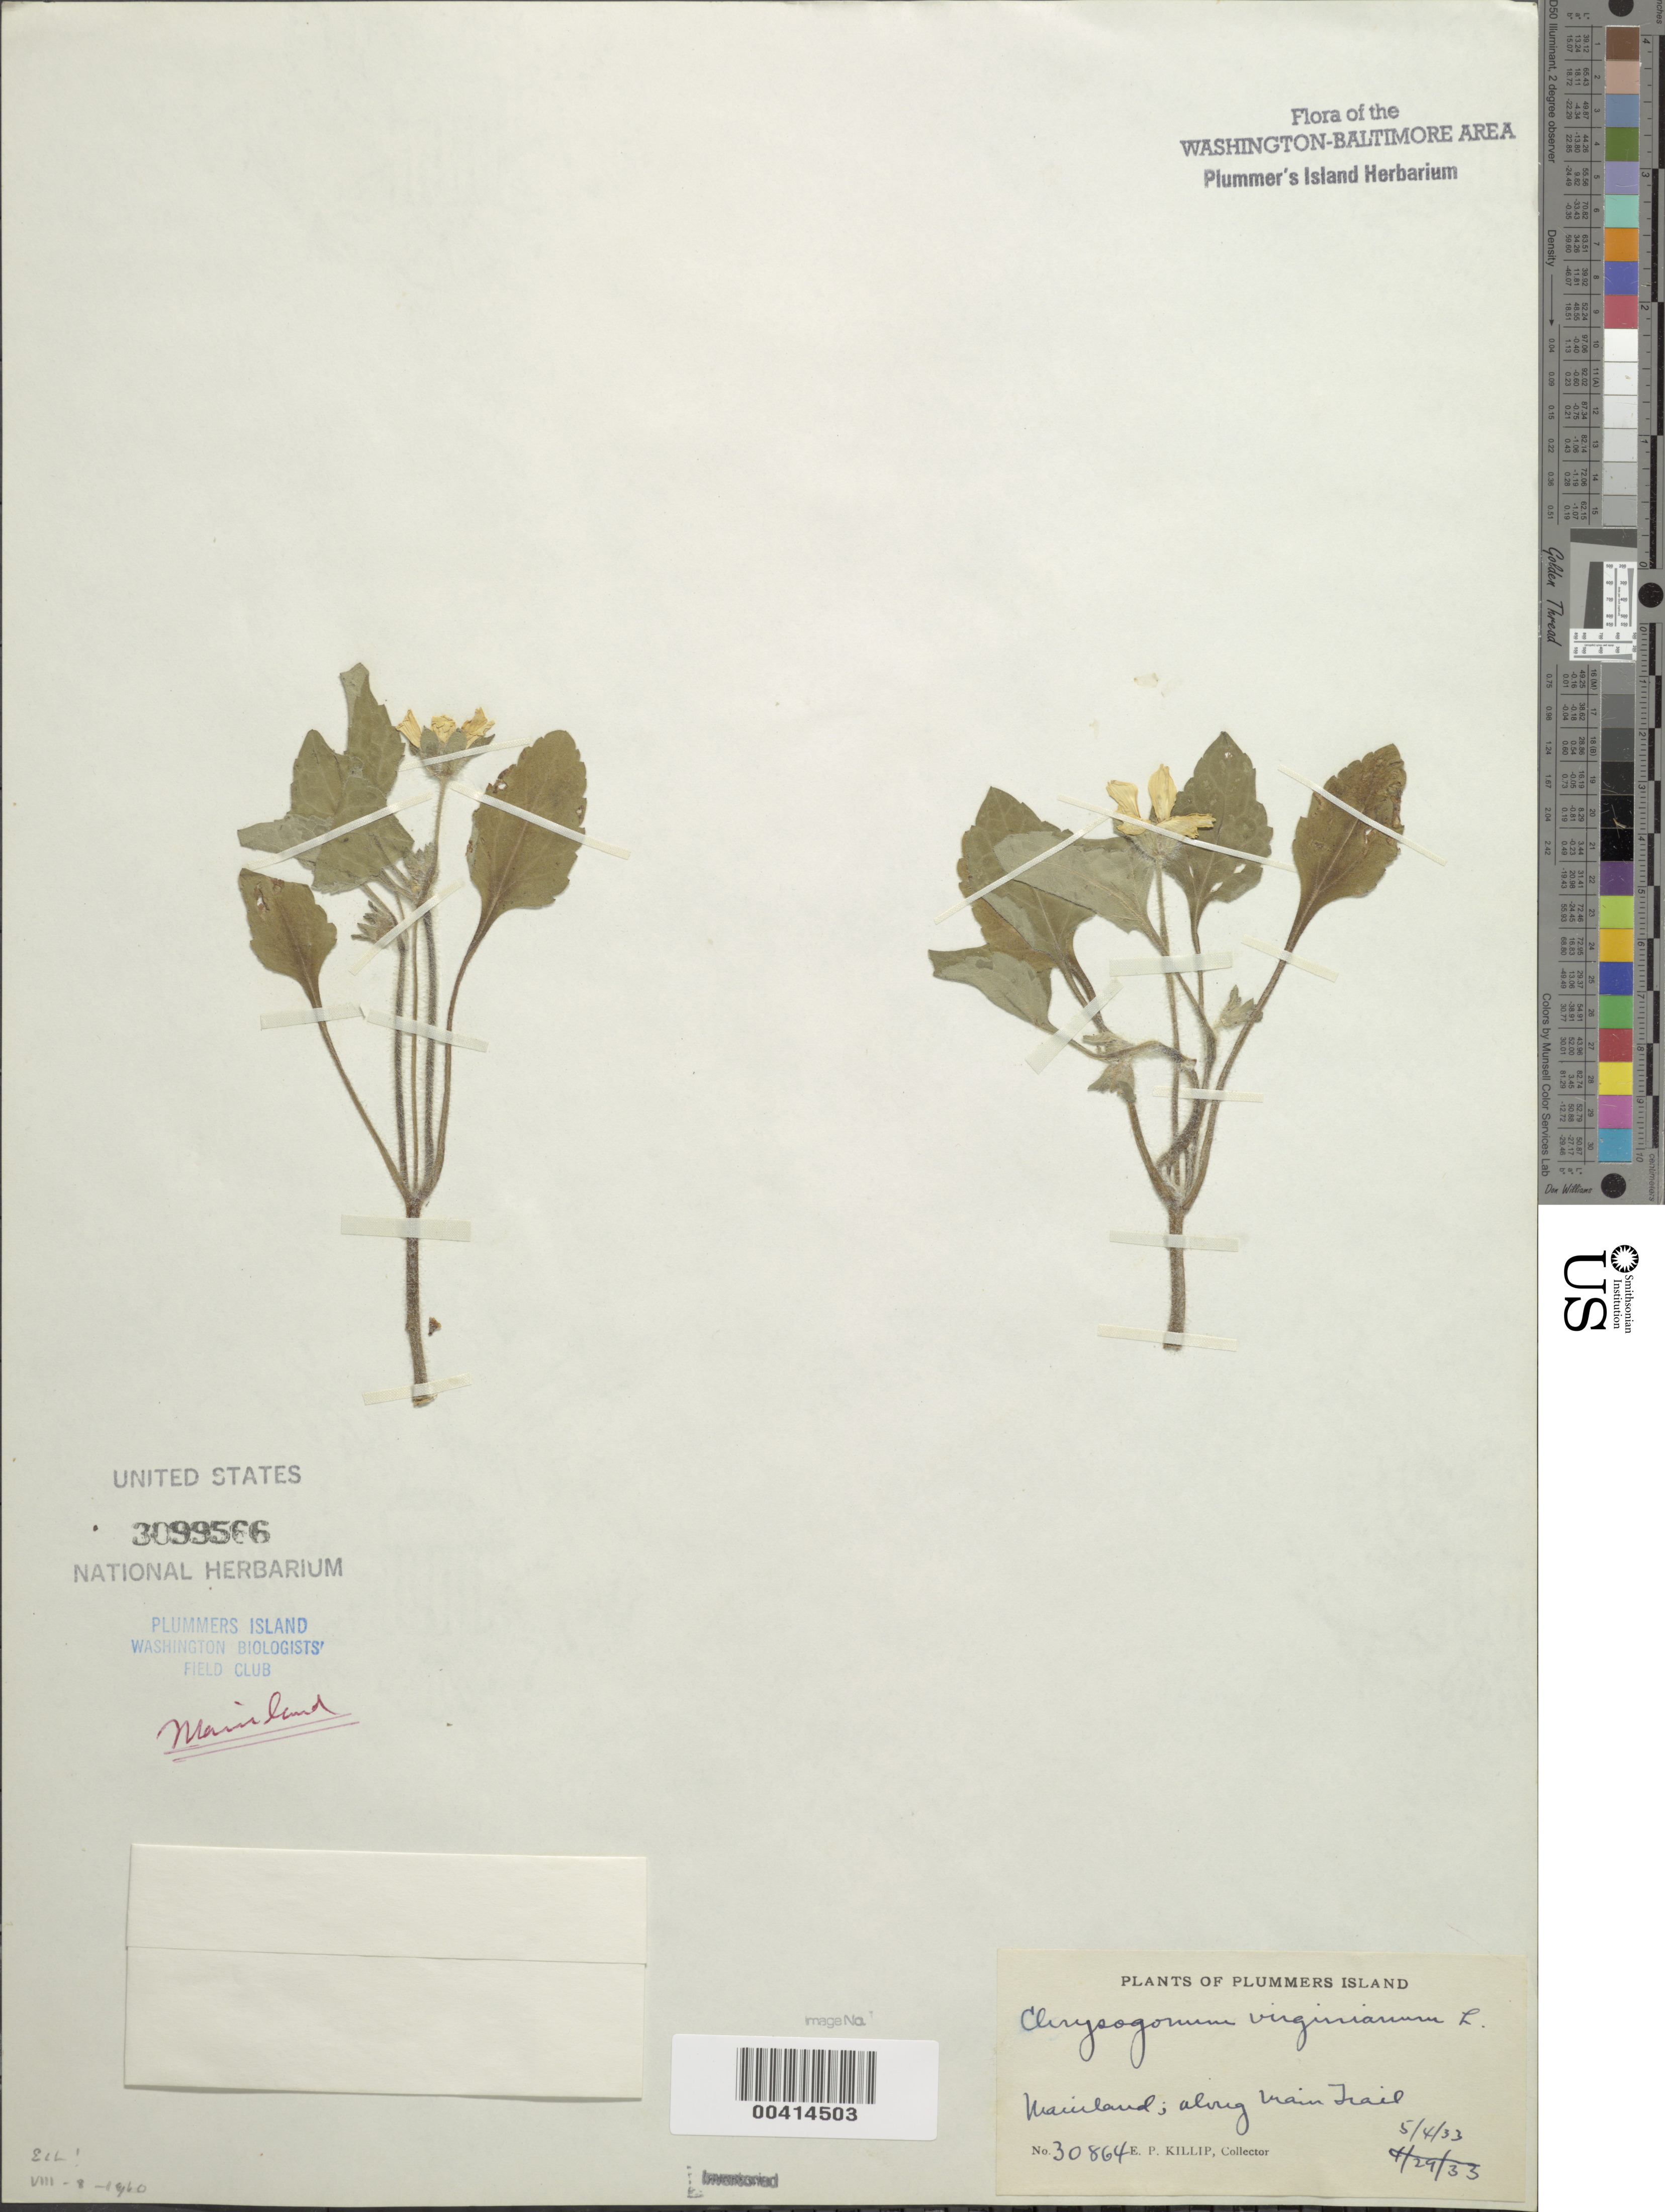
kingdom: Plantae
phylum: Tracheophyta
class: Magnoliopsida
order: Asterales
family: Asteraceae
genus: Chrysogonum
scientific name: Chrysogonum virginianum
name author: L.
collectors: E. P. Killip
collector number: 30864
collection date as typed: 04 May 1933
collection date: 1933-05-04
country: United States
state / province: Maryland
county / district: Montgomery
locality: Plummer's Island; mainland, along main trail C. & O. Canal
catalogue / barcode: US 3099566